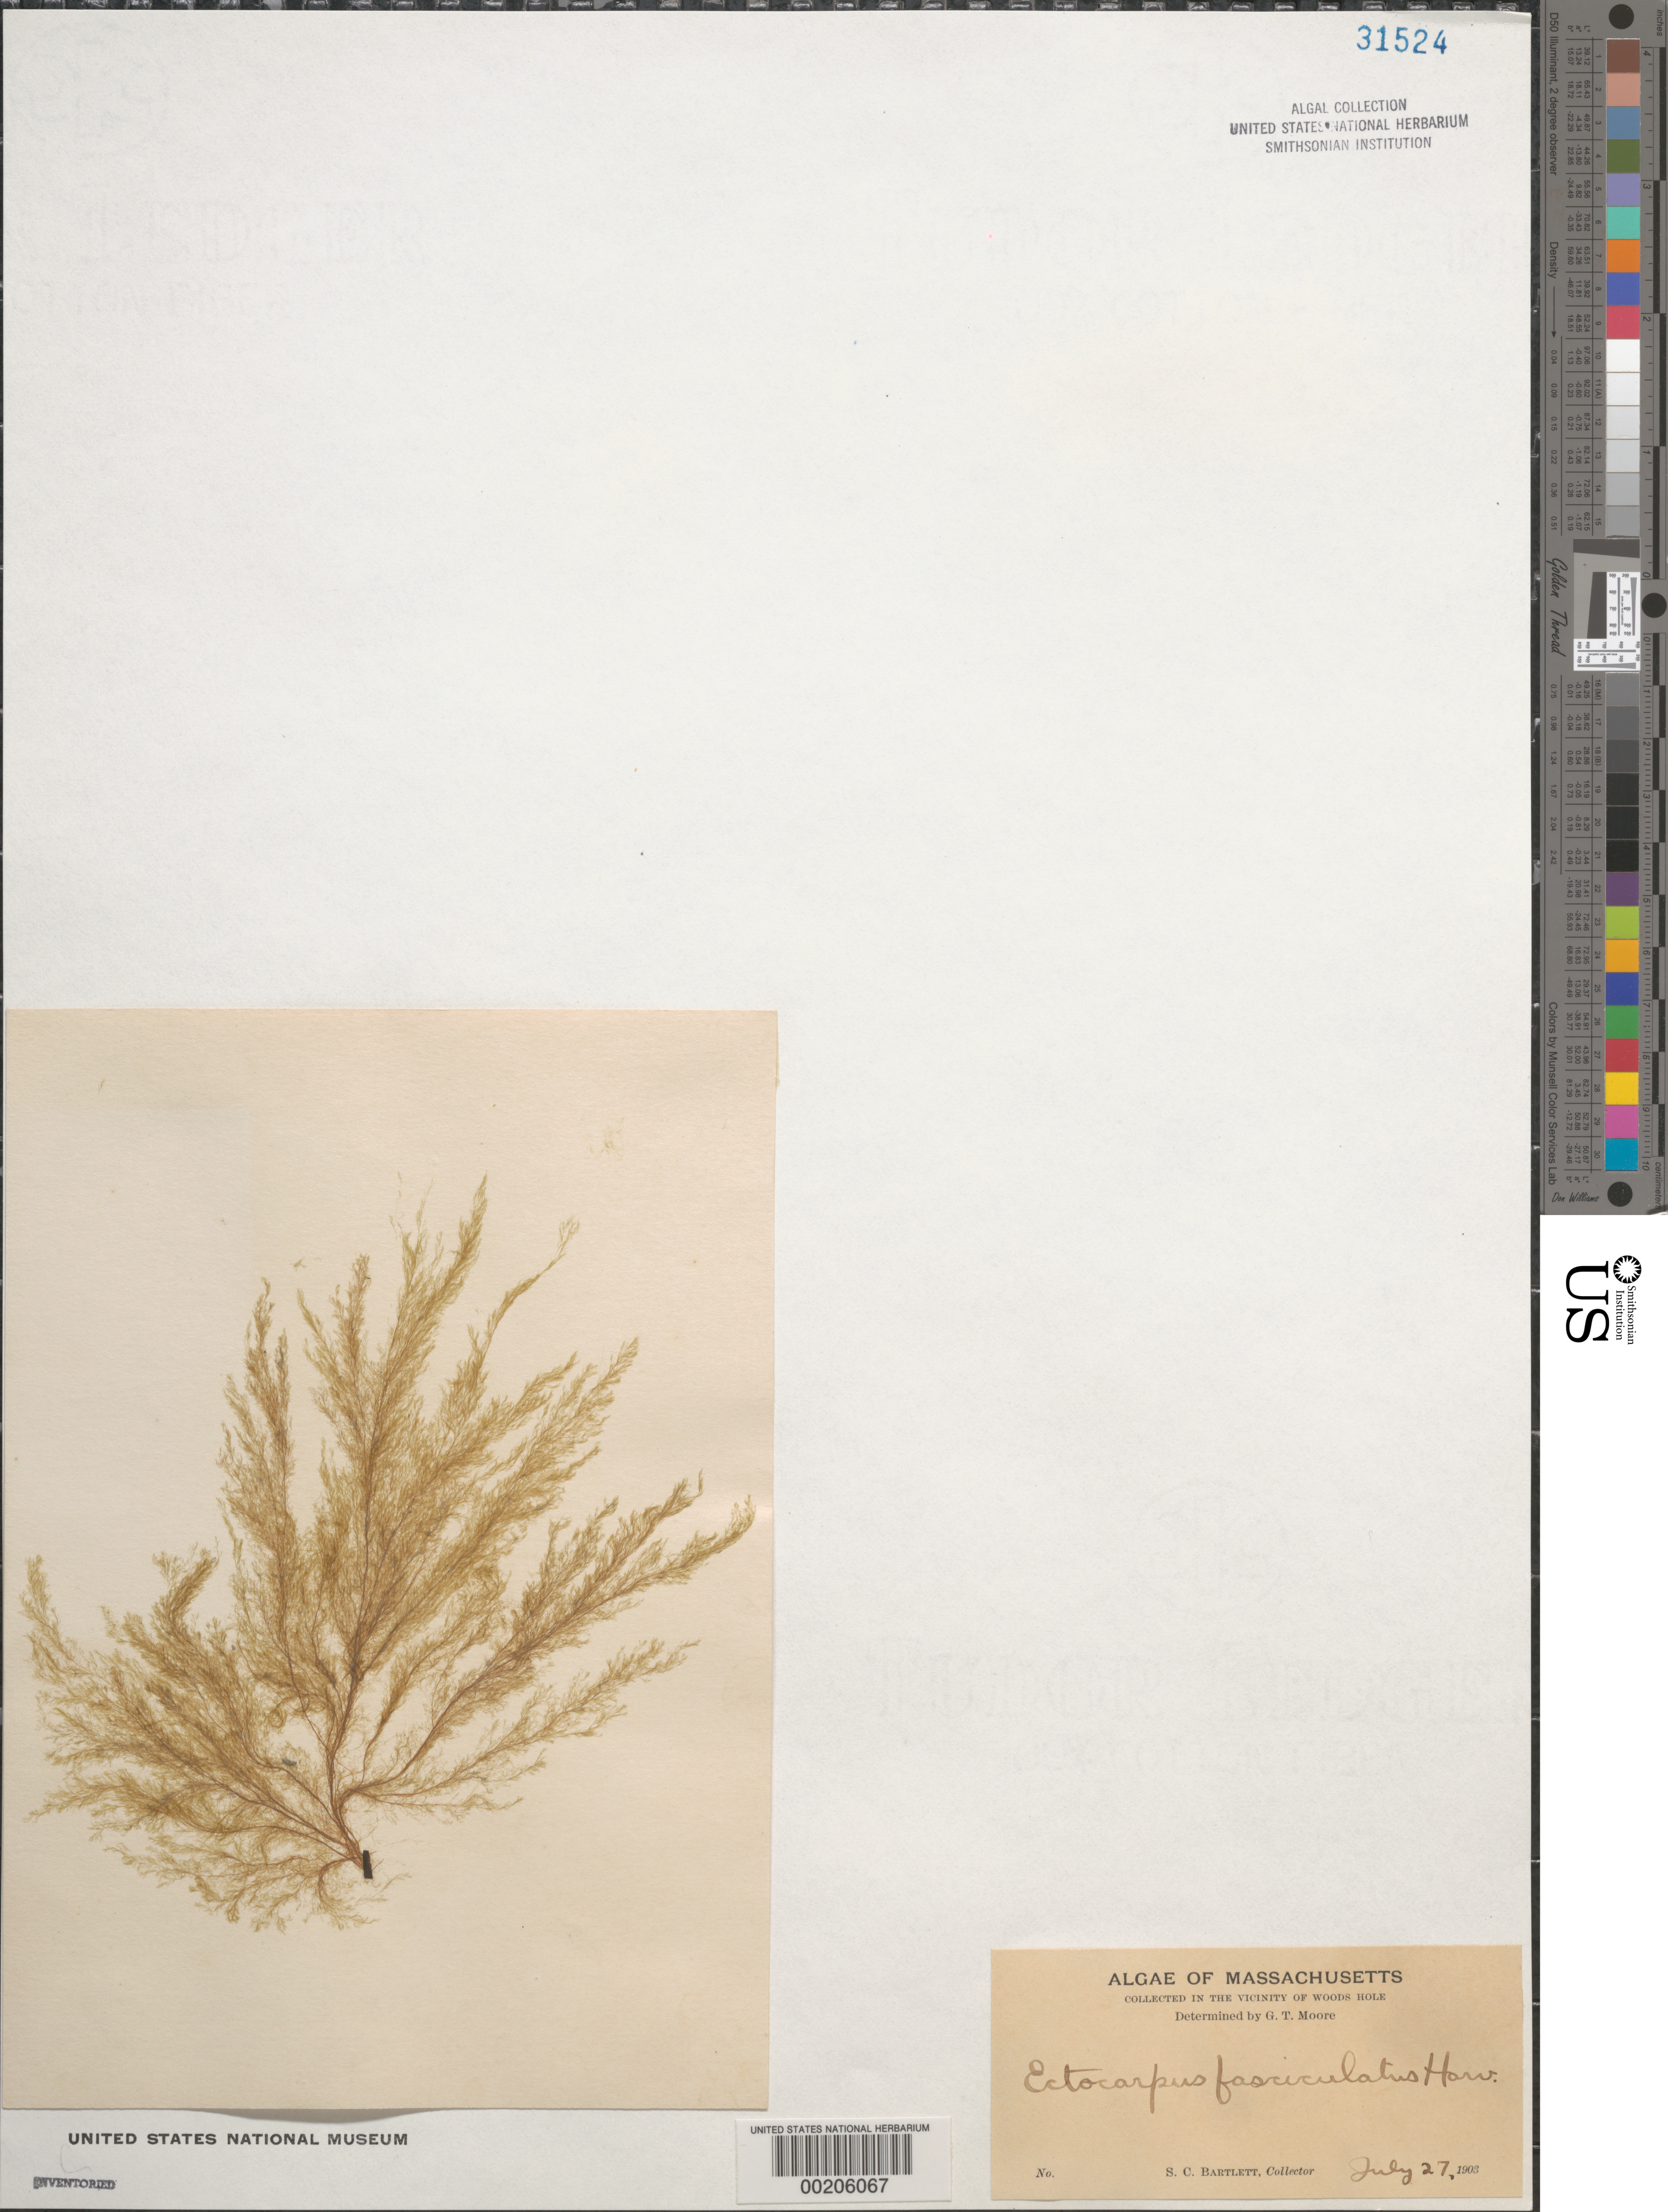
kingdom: Chromista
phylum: Ochrophyta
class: Phaeophyceae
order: Ectocarpales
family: Ectocarpaceae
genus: Ectocarpus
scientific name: Ectocarpus fasciculatus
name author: Harv.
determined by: Moore, G. T.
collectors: S. C. Bartlett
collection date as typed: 27 Jul 1903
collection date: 1903-07-27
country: United States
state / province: Massachusetts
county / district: Barnstable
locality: Woods Hole area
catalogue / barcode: US 31524